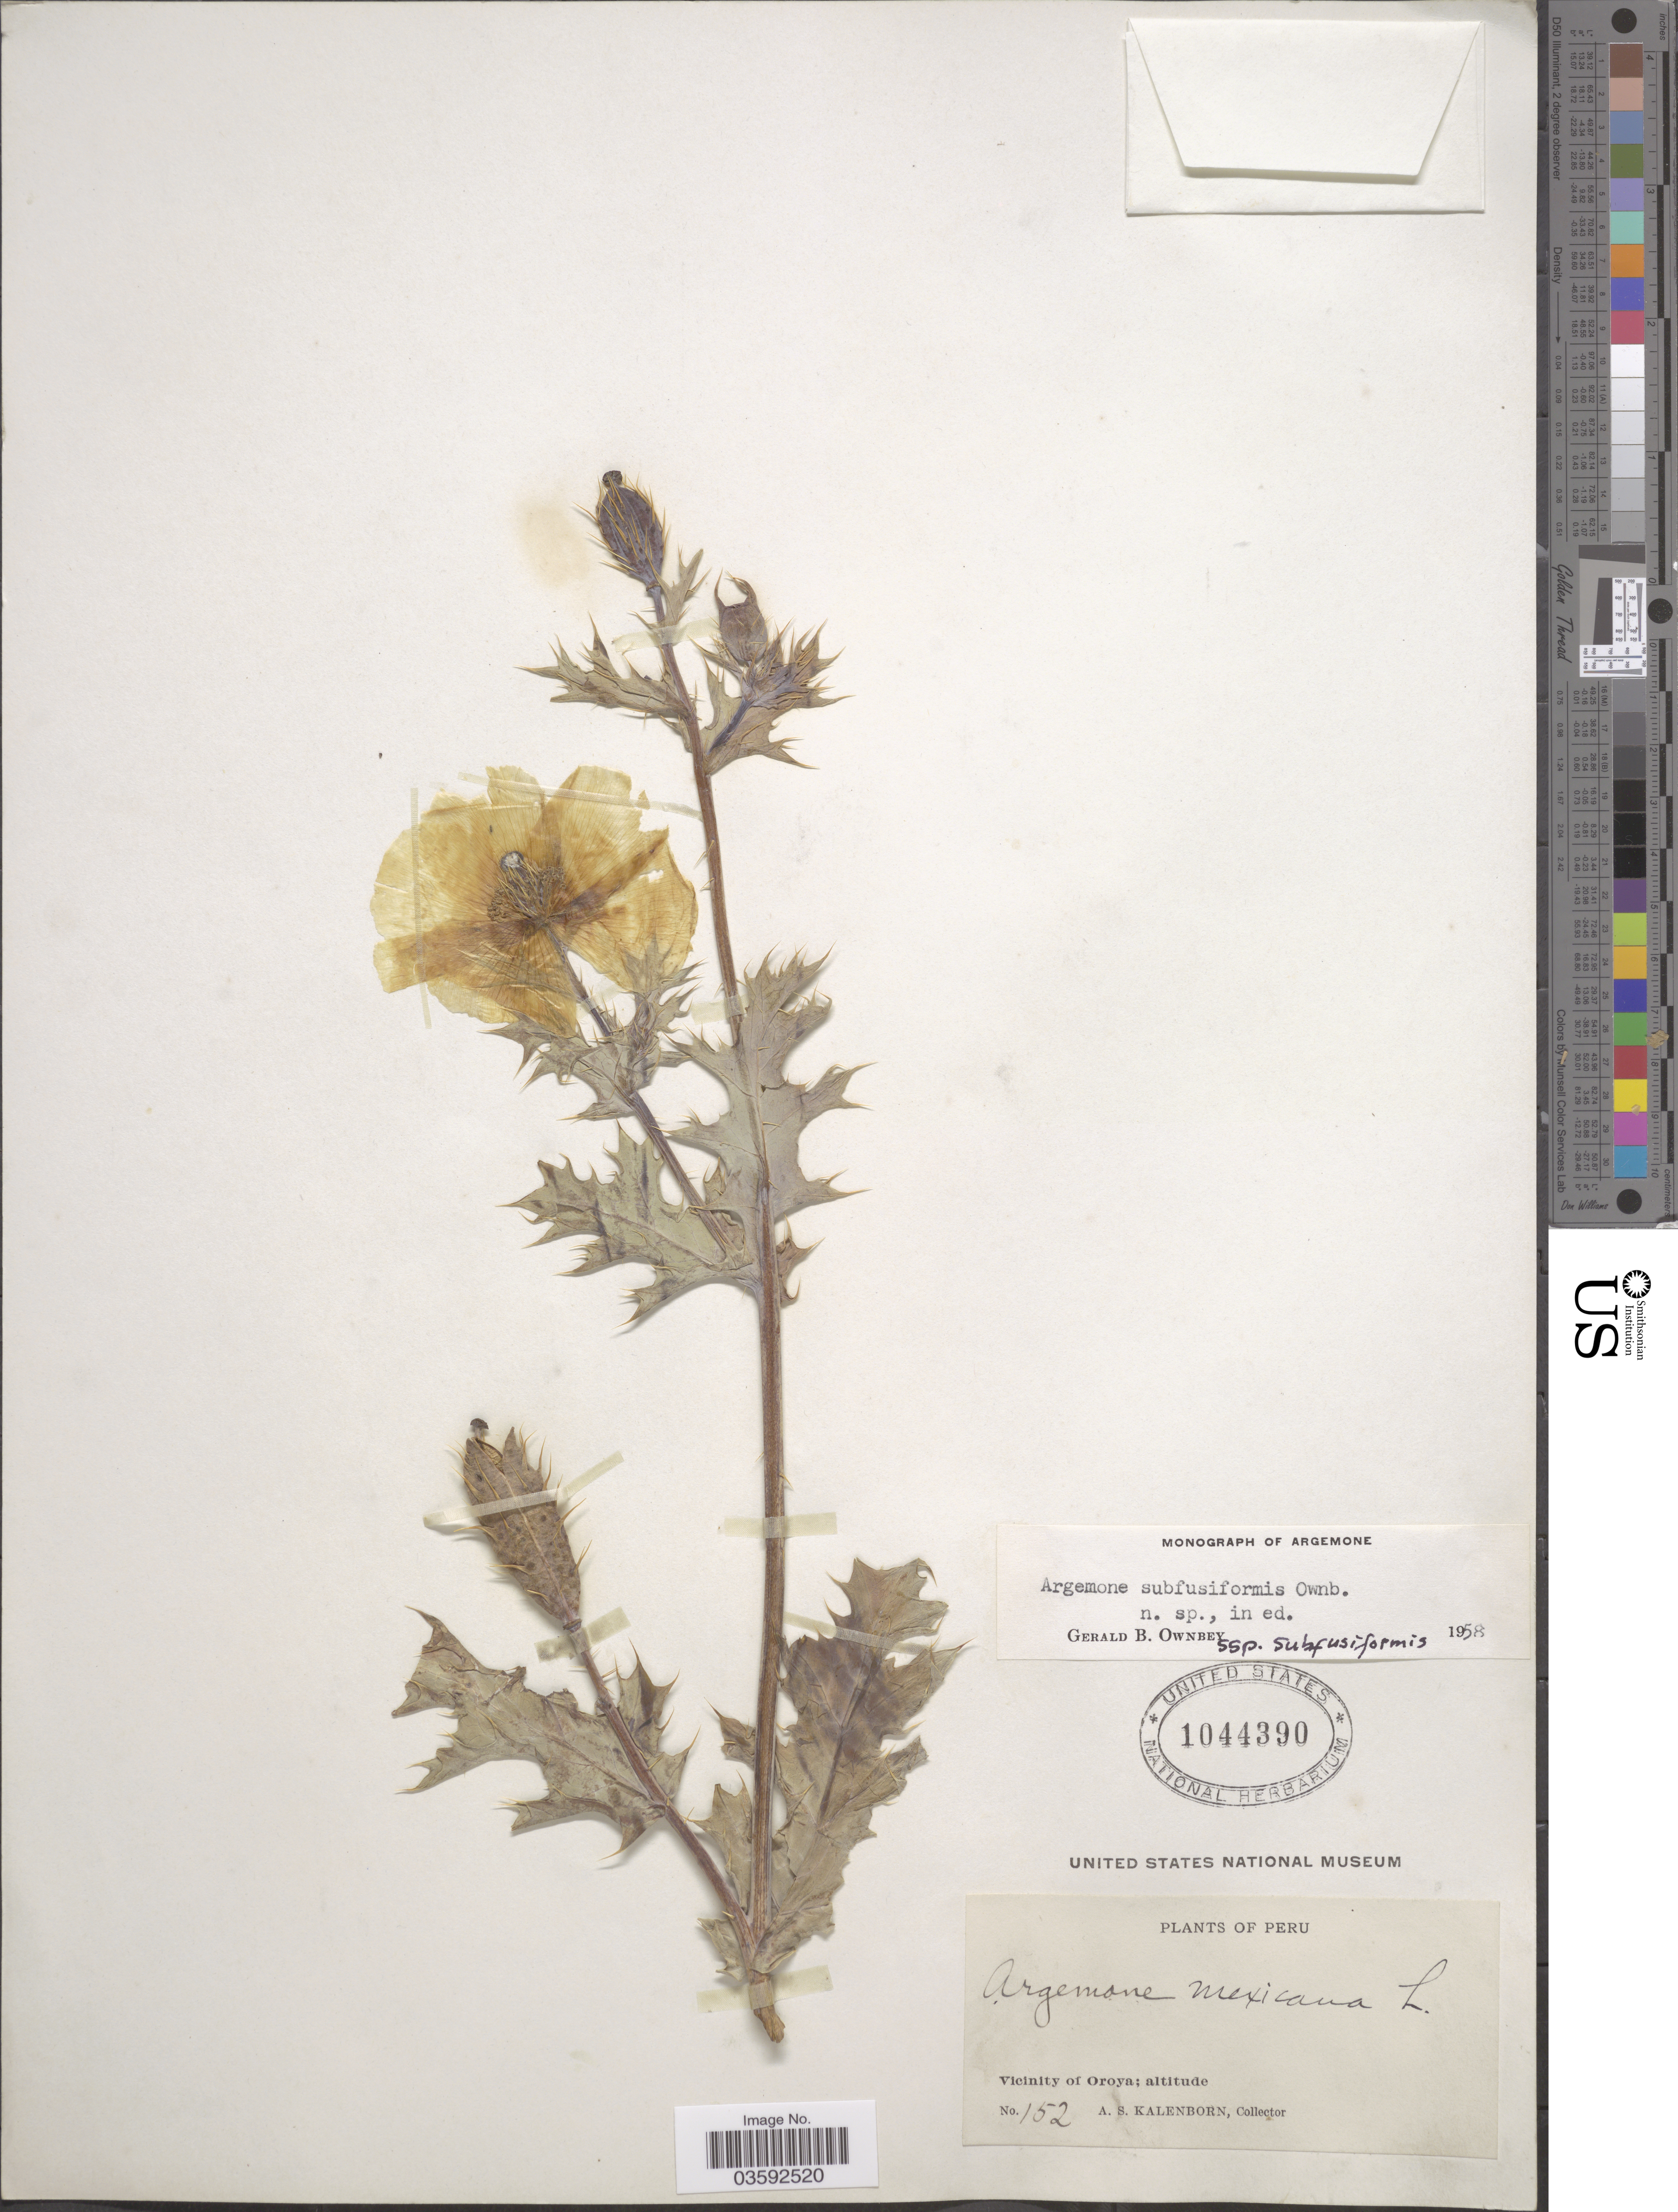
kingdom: Plantae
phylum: Tracheophyta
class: Magnoliopsida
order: Ranunculales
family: Papaveraceae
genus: Argemone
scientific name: Argemone subfusiformis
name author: G.B. Ownbey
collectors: A. Kalenborn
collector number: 152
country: Peru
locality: Vicinity of Oroya.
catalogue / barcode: US 1044390